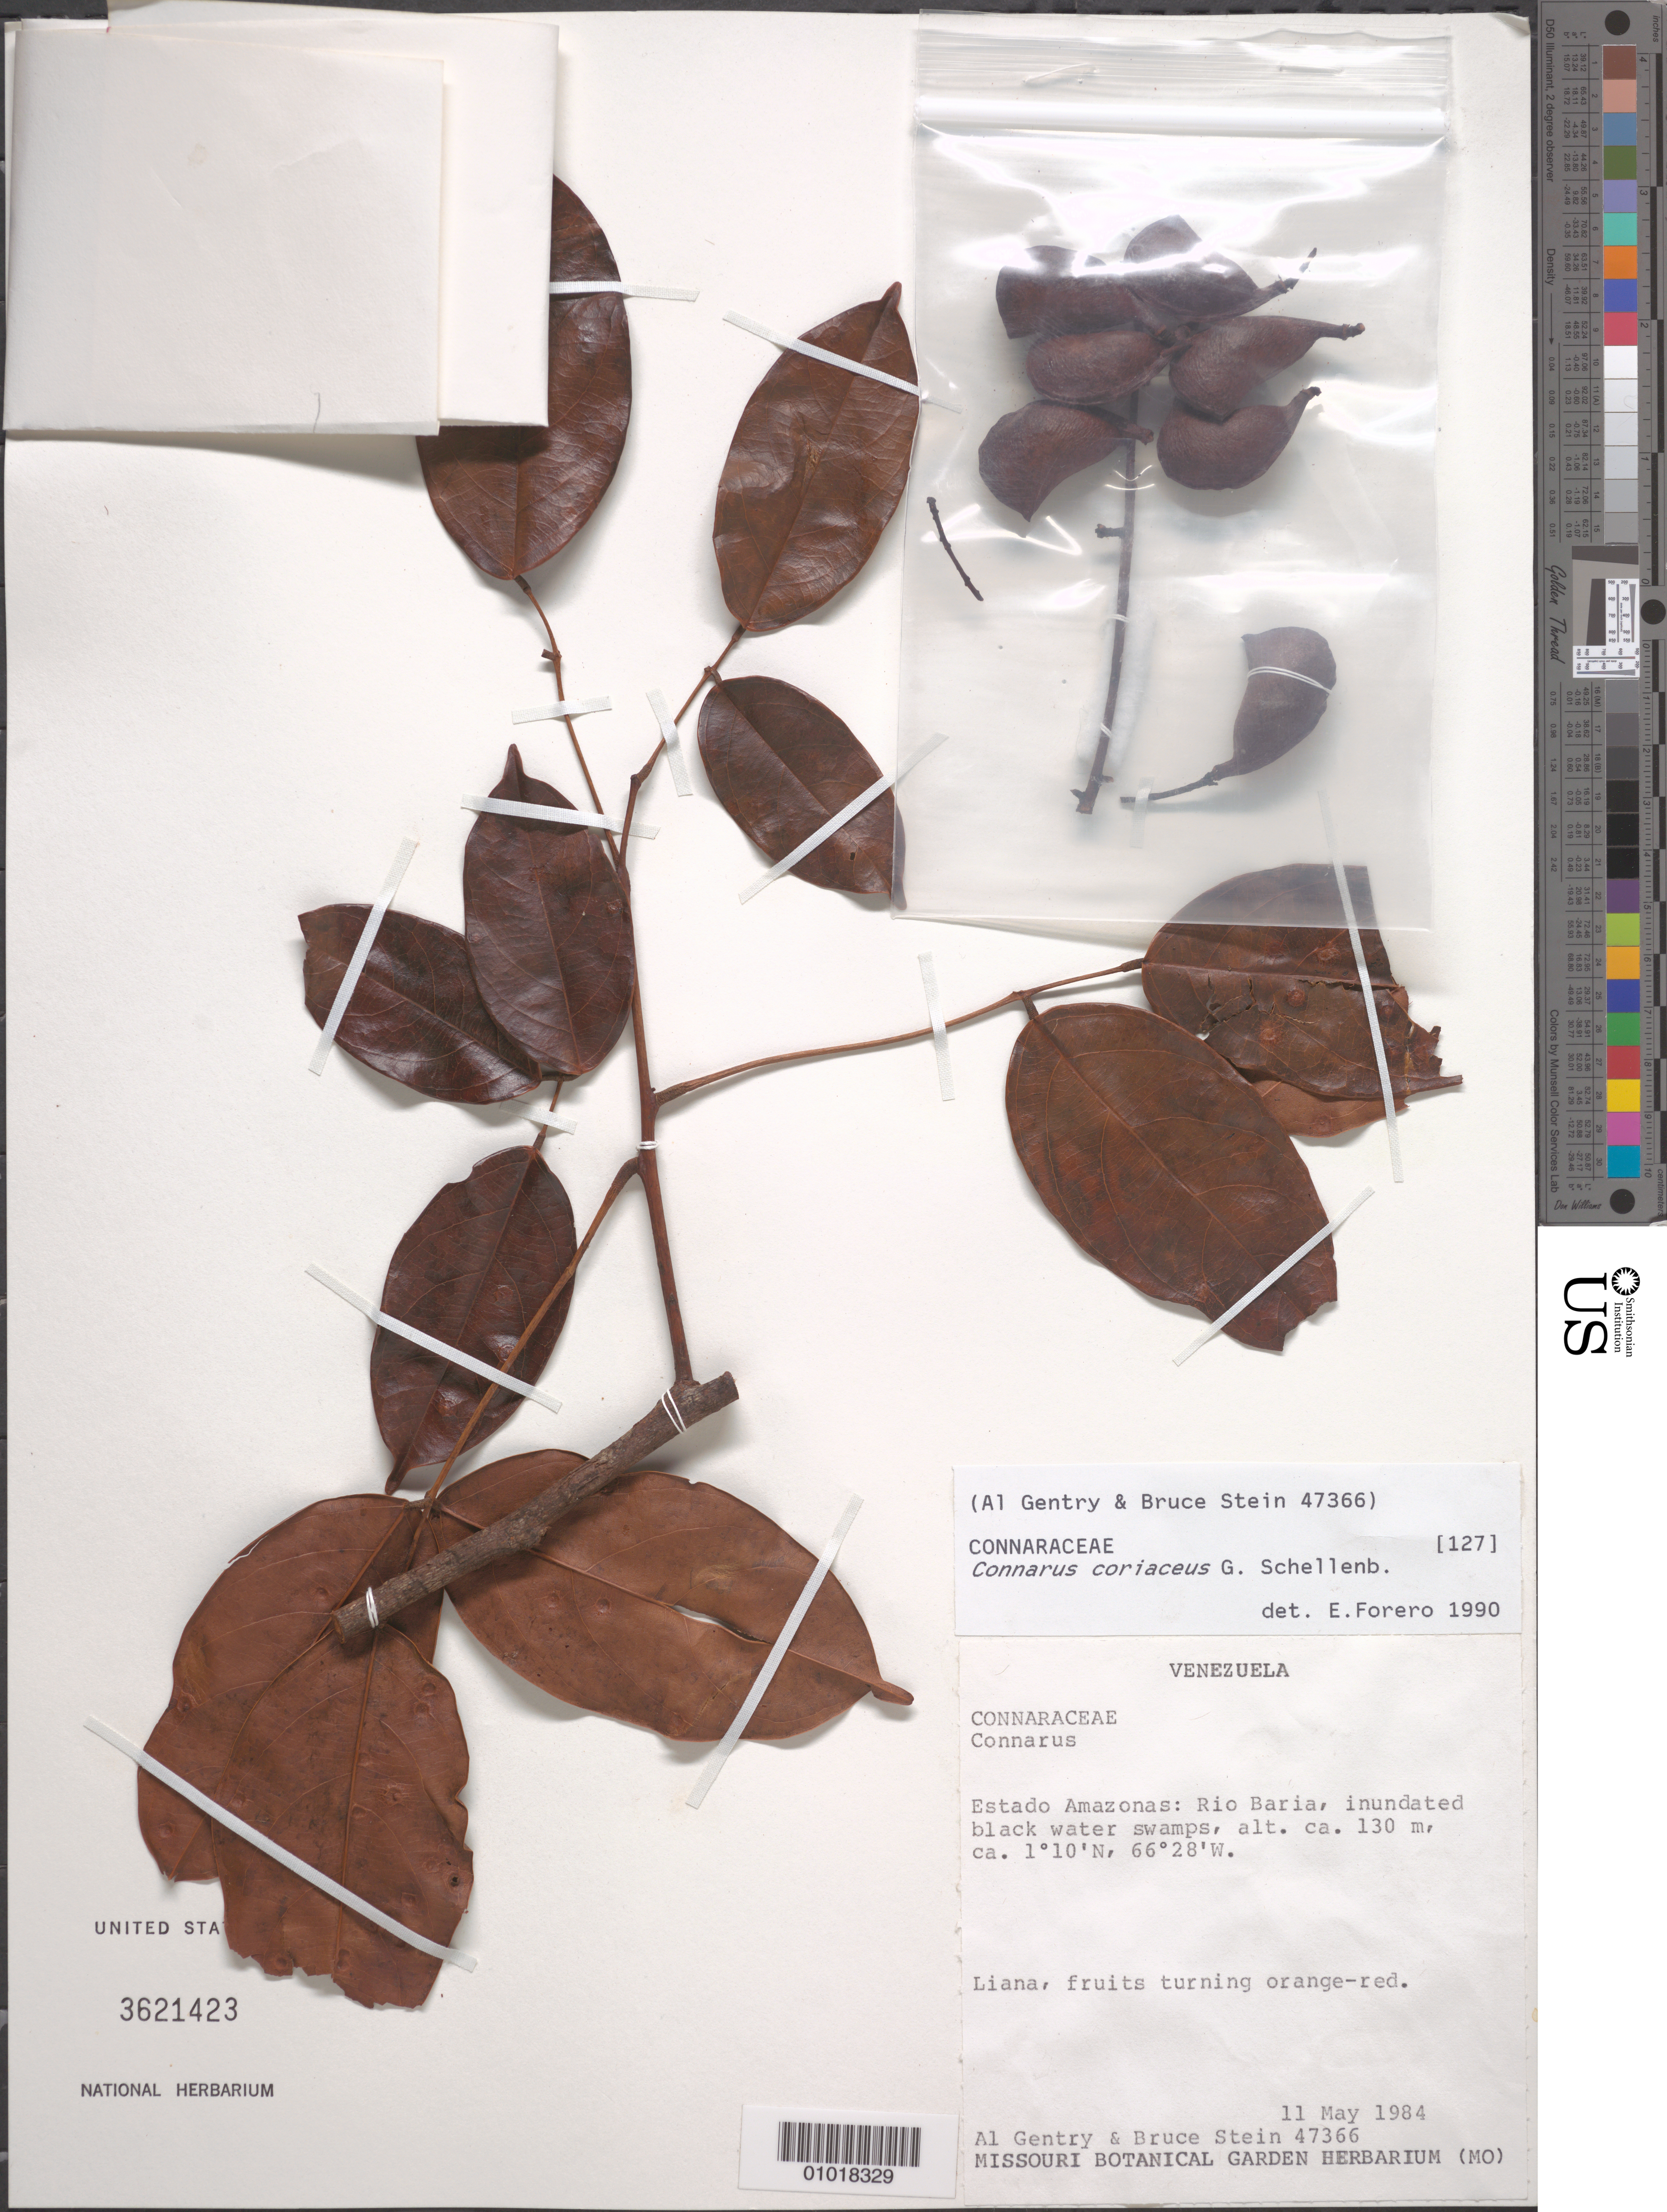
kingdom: Plantae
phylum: Tracheophyta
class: Magnoliopsida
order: Oxalidales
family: Connaraceae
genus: Connarus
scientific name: Connarus coriaceus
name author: G. Schellenb.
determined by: Forero, E.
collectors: A. H. Gentry & B. Stein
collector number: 47366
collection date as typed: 11-May-84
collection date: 1984-05-11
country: Venezuela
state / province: Amazonas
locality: Río Baría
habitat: Inundated black water swamps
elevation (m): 130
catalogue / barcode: US 3621423